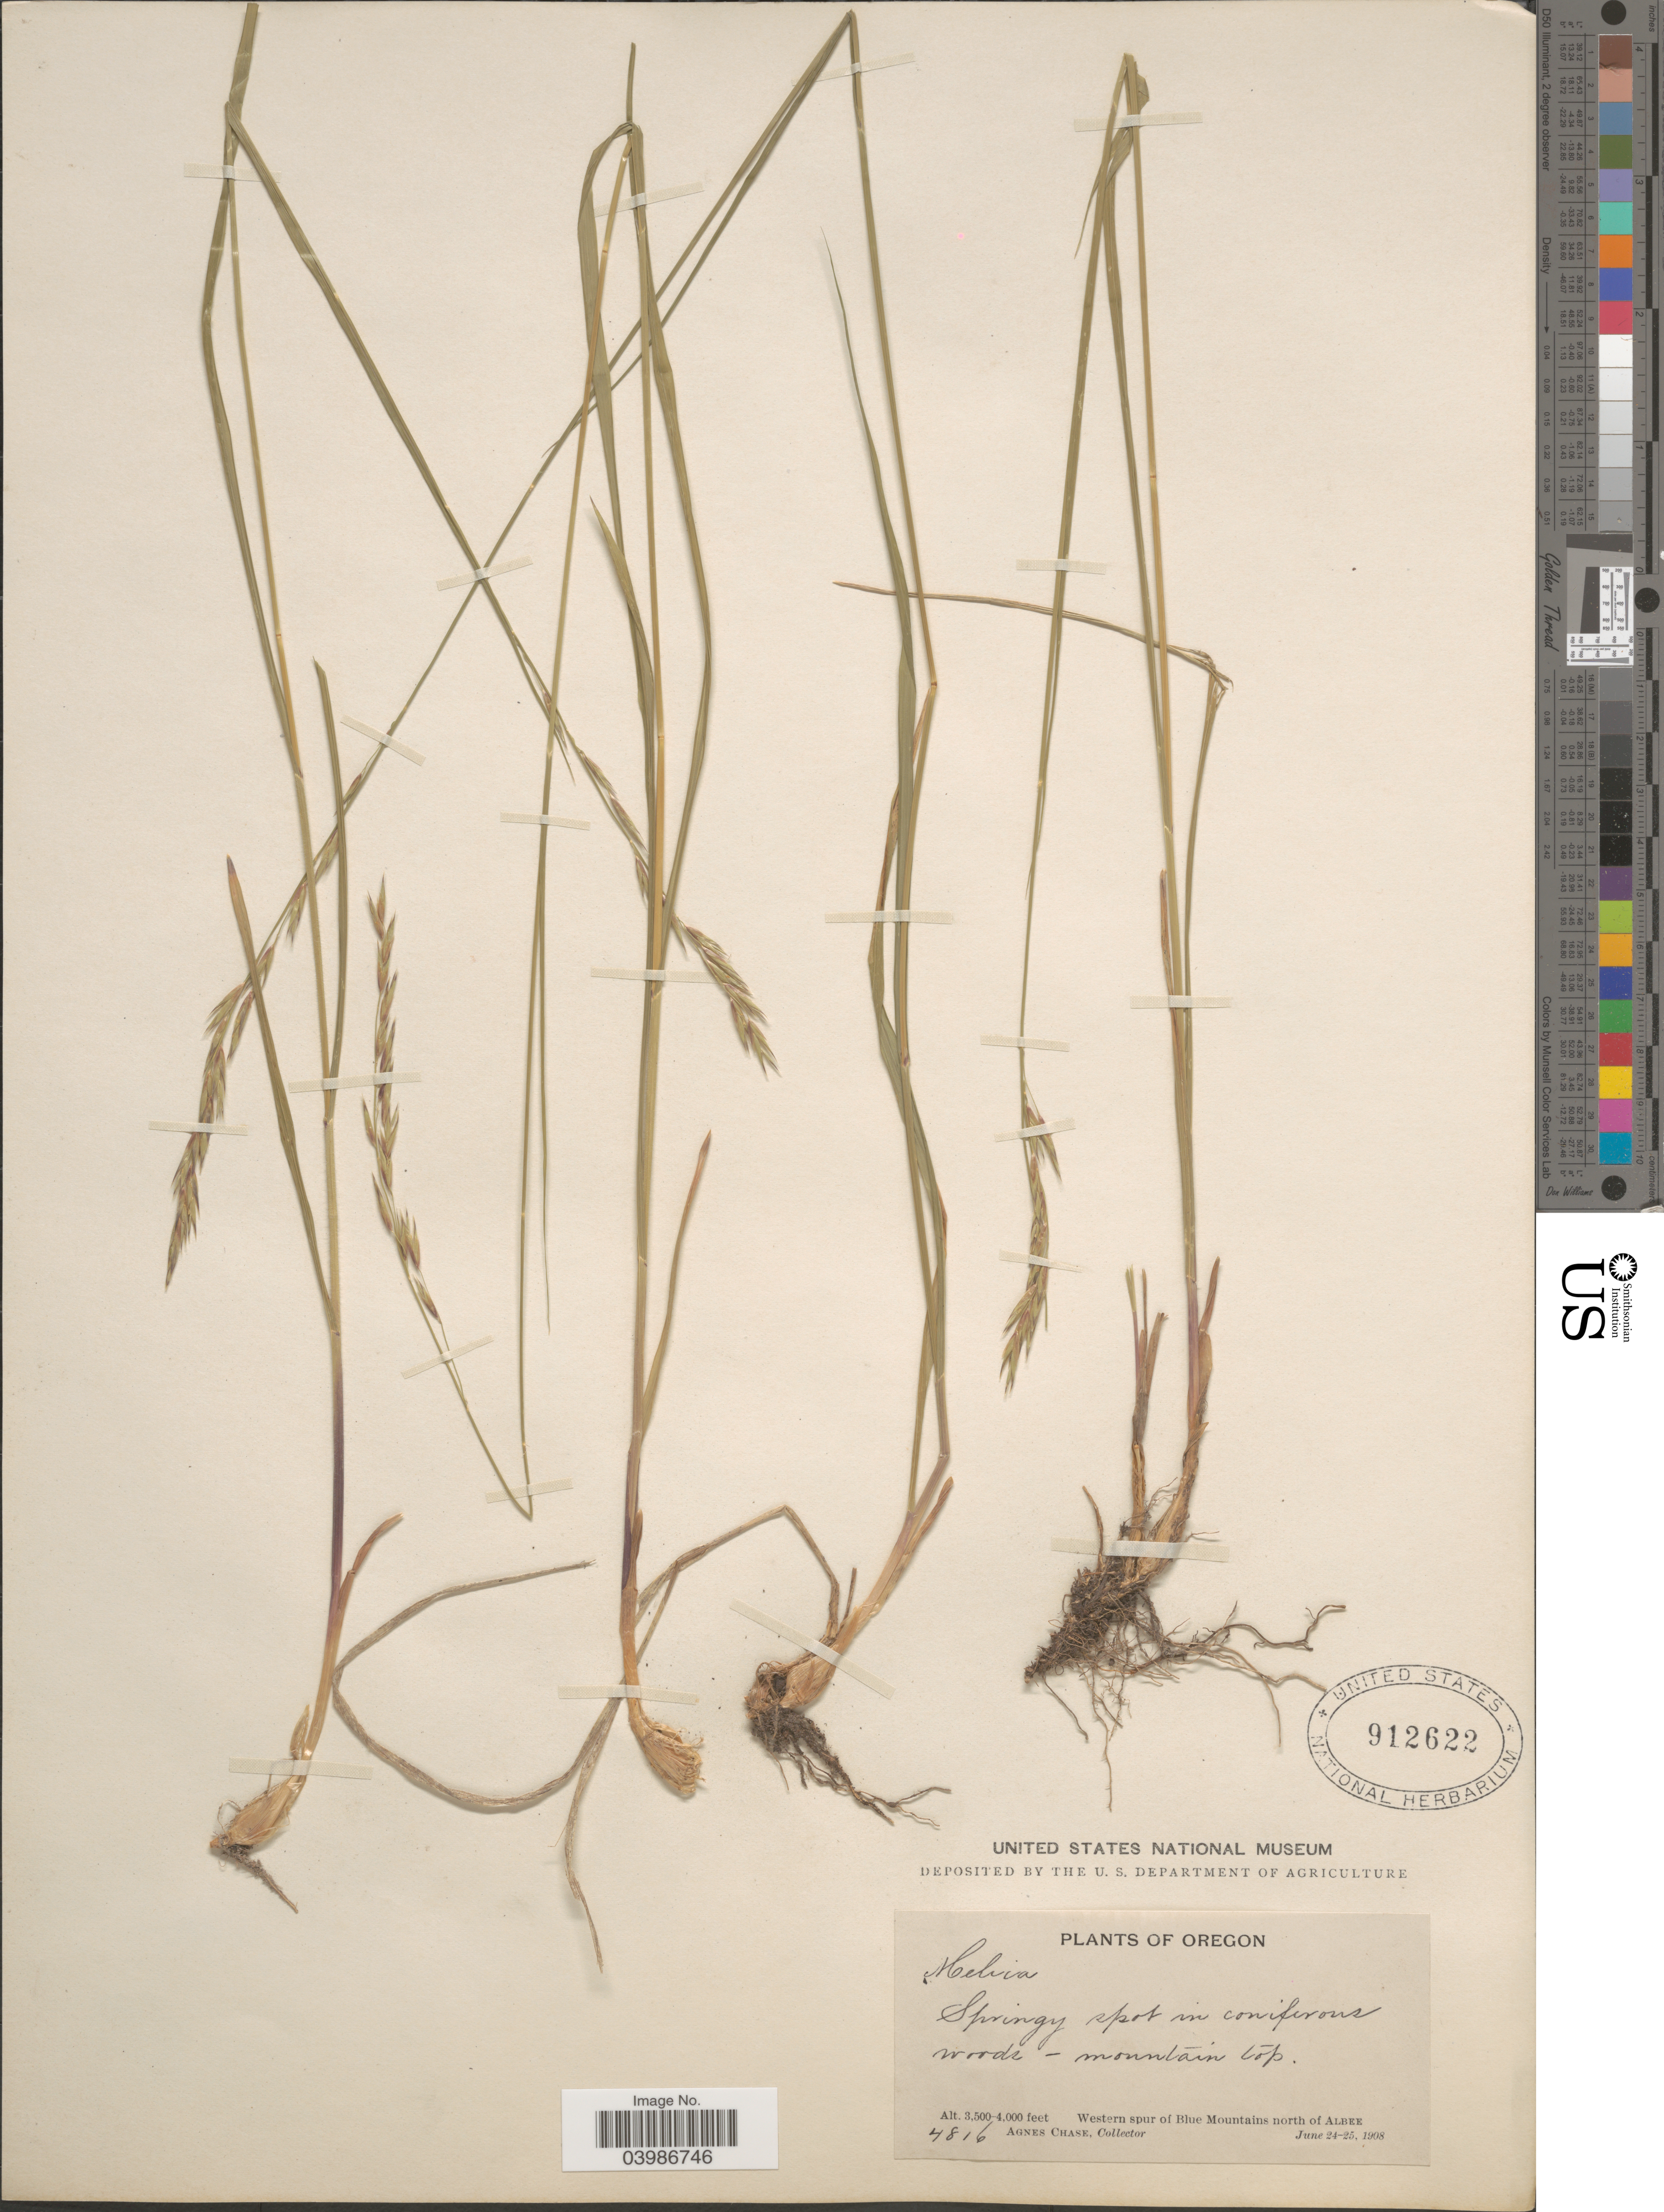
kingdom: Plantae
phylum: Tracheophyta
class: Liliopsida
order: Poales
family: Poaceae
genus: Melica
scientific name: Melica subulata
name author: (Griseb.) Scribn.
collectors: A. Chase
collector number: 4816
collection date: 1908-06-24/1908-06-25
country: United States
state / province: Oregon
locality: Western spur of Blue Mountains north of Albee.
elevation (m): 1067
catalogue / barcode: US 912622